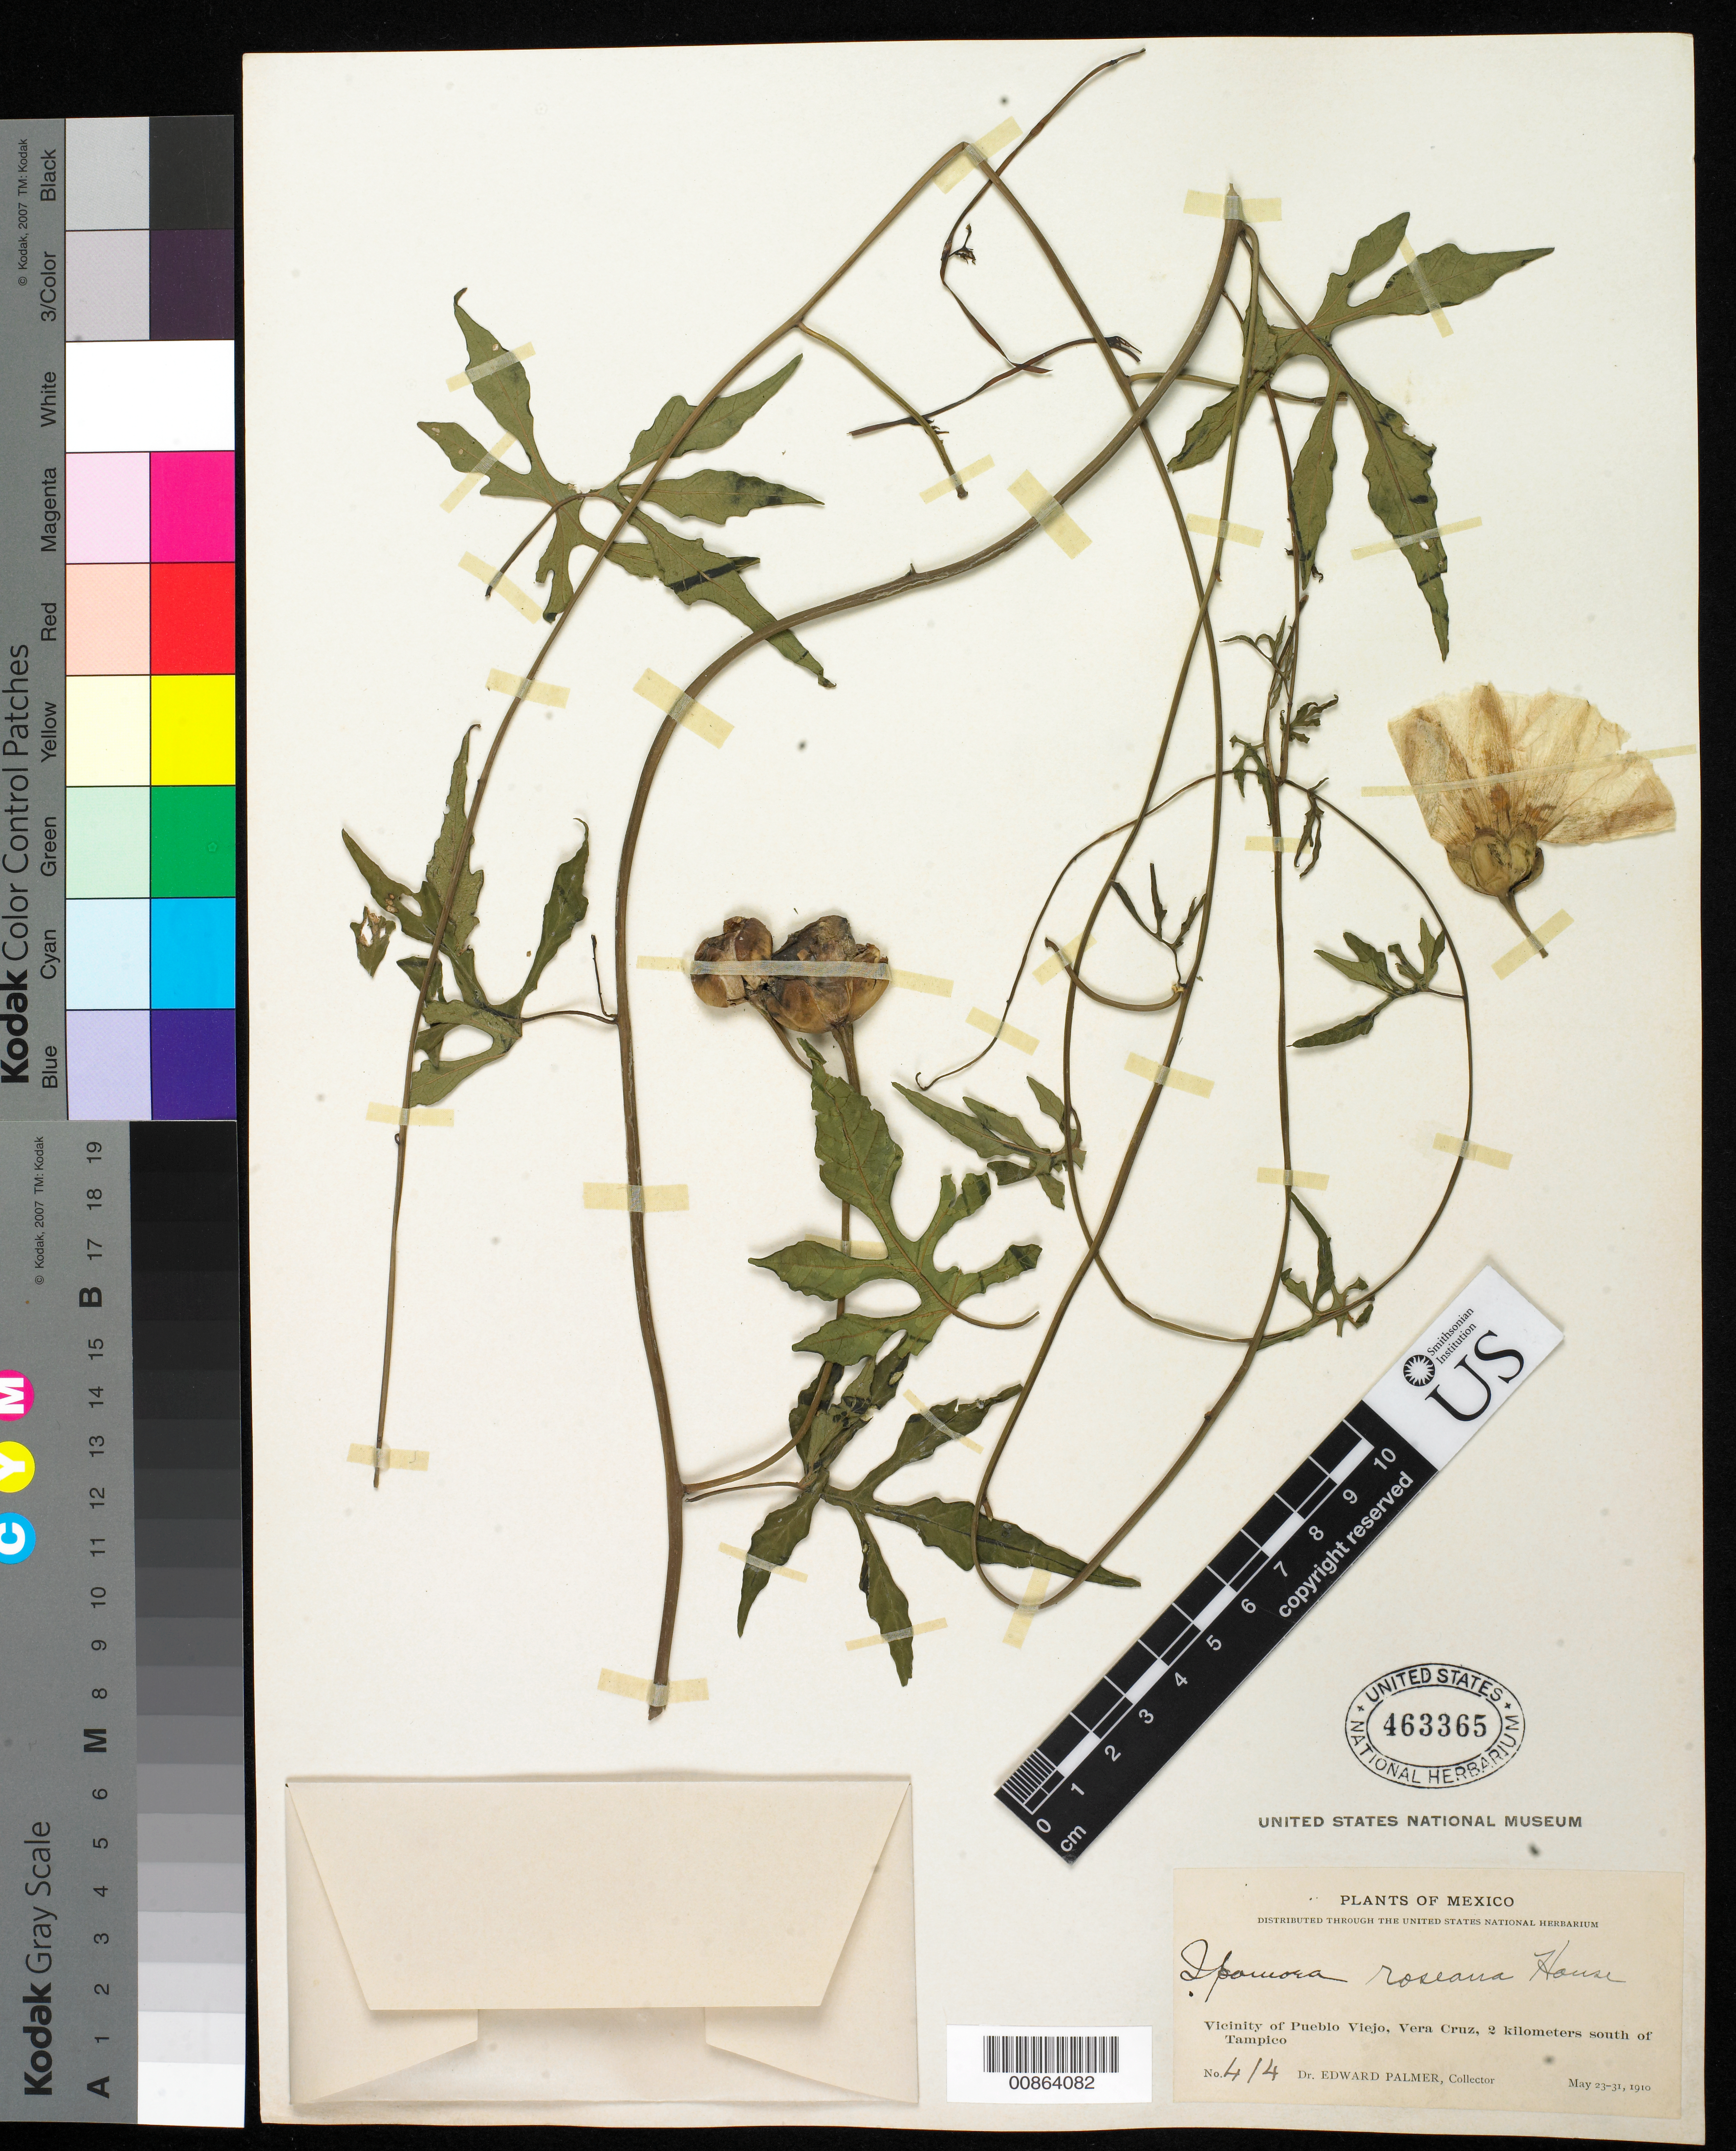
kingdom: Plantae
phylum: Tracheophyta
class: Magnoliopsida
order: Solanales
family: Convolvulaceae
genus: Operculina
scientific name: Operculina roseana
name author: House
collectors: E. Palmer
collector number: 414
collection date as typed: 23 May 1910 to 31 May 1910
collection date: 1910-05-23/1910-05-31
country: Mexico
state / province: Veracruz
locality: Vicinity of Pueblo Viejo, Veracruz, 2 kilometers south of Tampico, Tamaulipas.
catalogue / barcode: US 463365